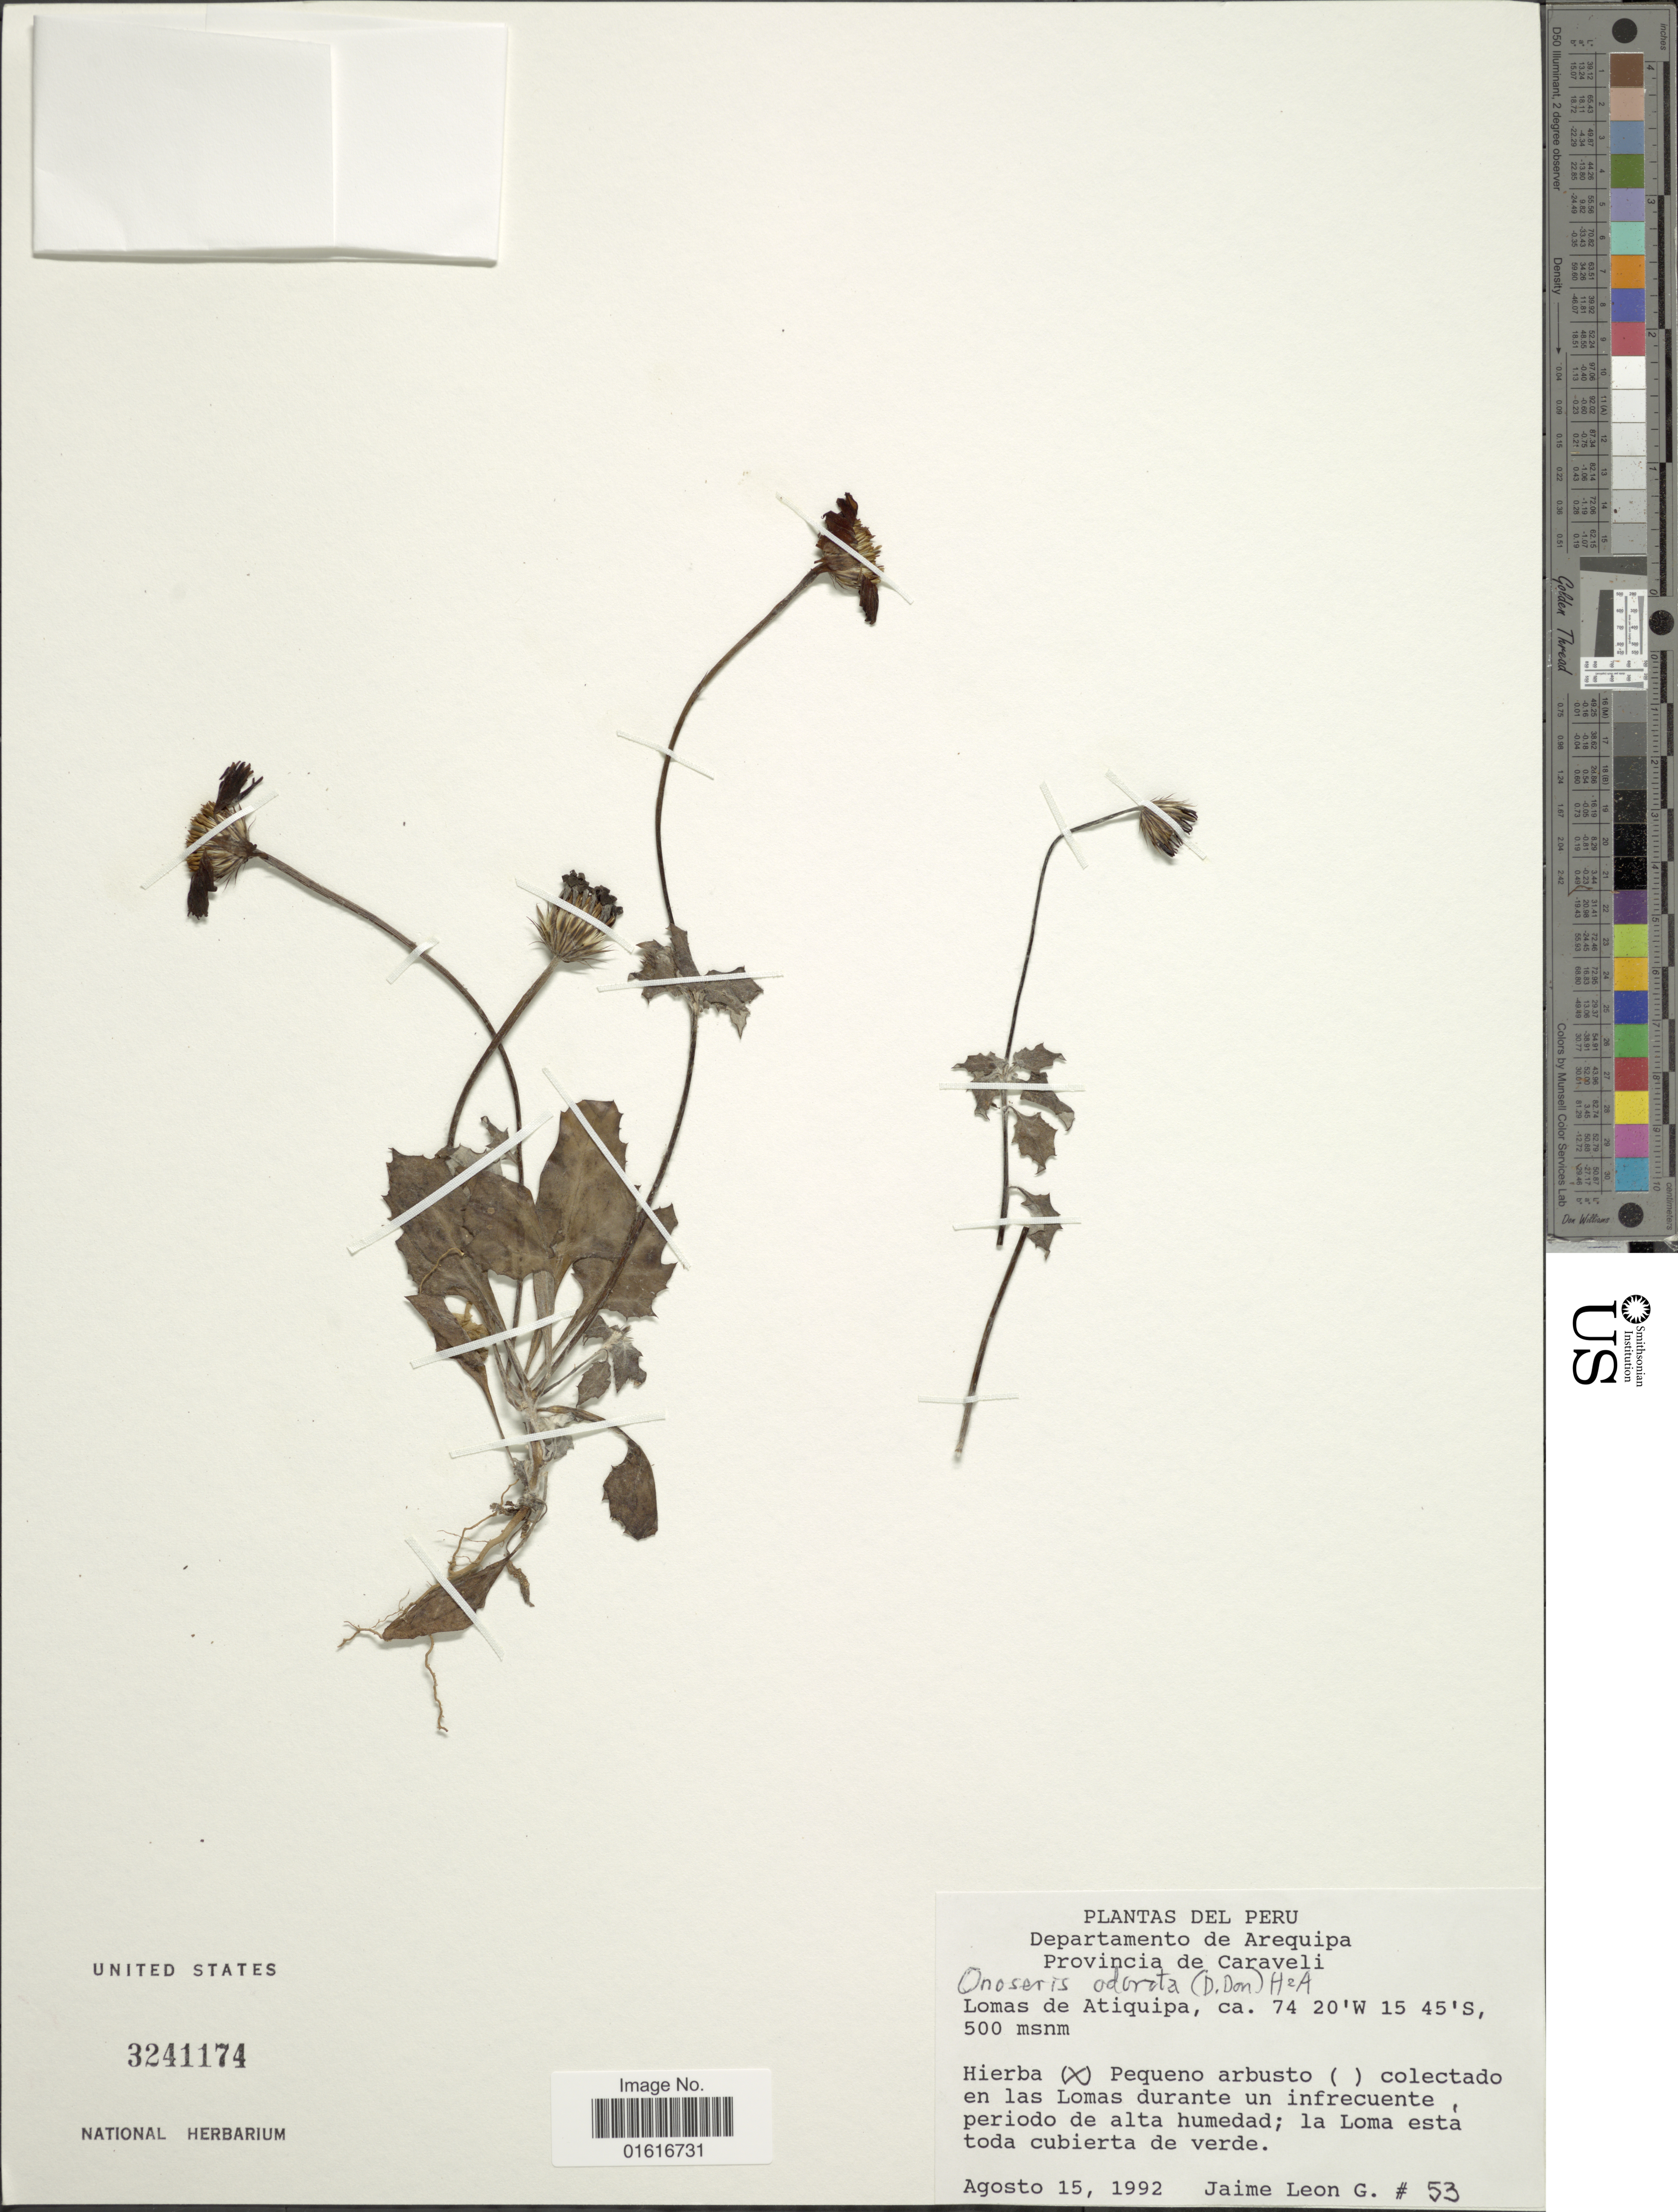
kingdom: Plantae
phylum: Tracheophyta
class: Magnoliopsida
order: Asterales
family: Asteraceae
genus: Onoseris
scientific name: Onoseris odorata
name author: (D. Don) Hook. & Arn.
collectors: J. Leon G.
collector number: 53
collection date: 1992-08-15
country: Peru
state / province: Arequipa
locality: Provincia de Caraveli, Lomas de Atiquipa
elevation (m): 500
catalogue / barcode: US 3241174